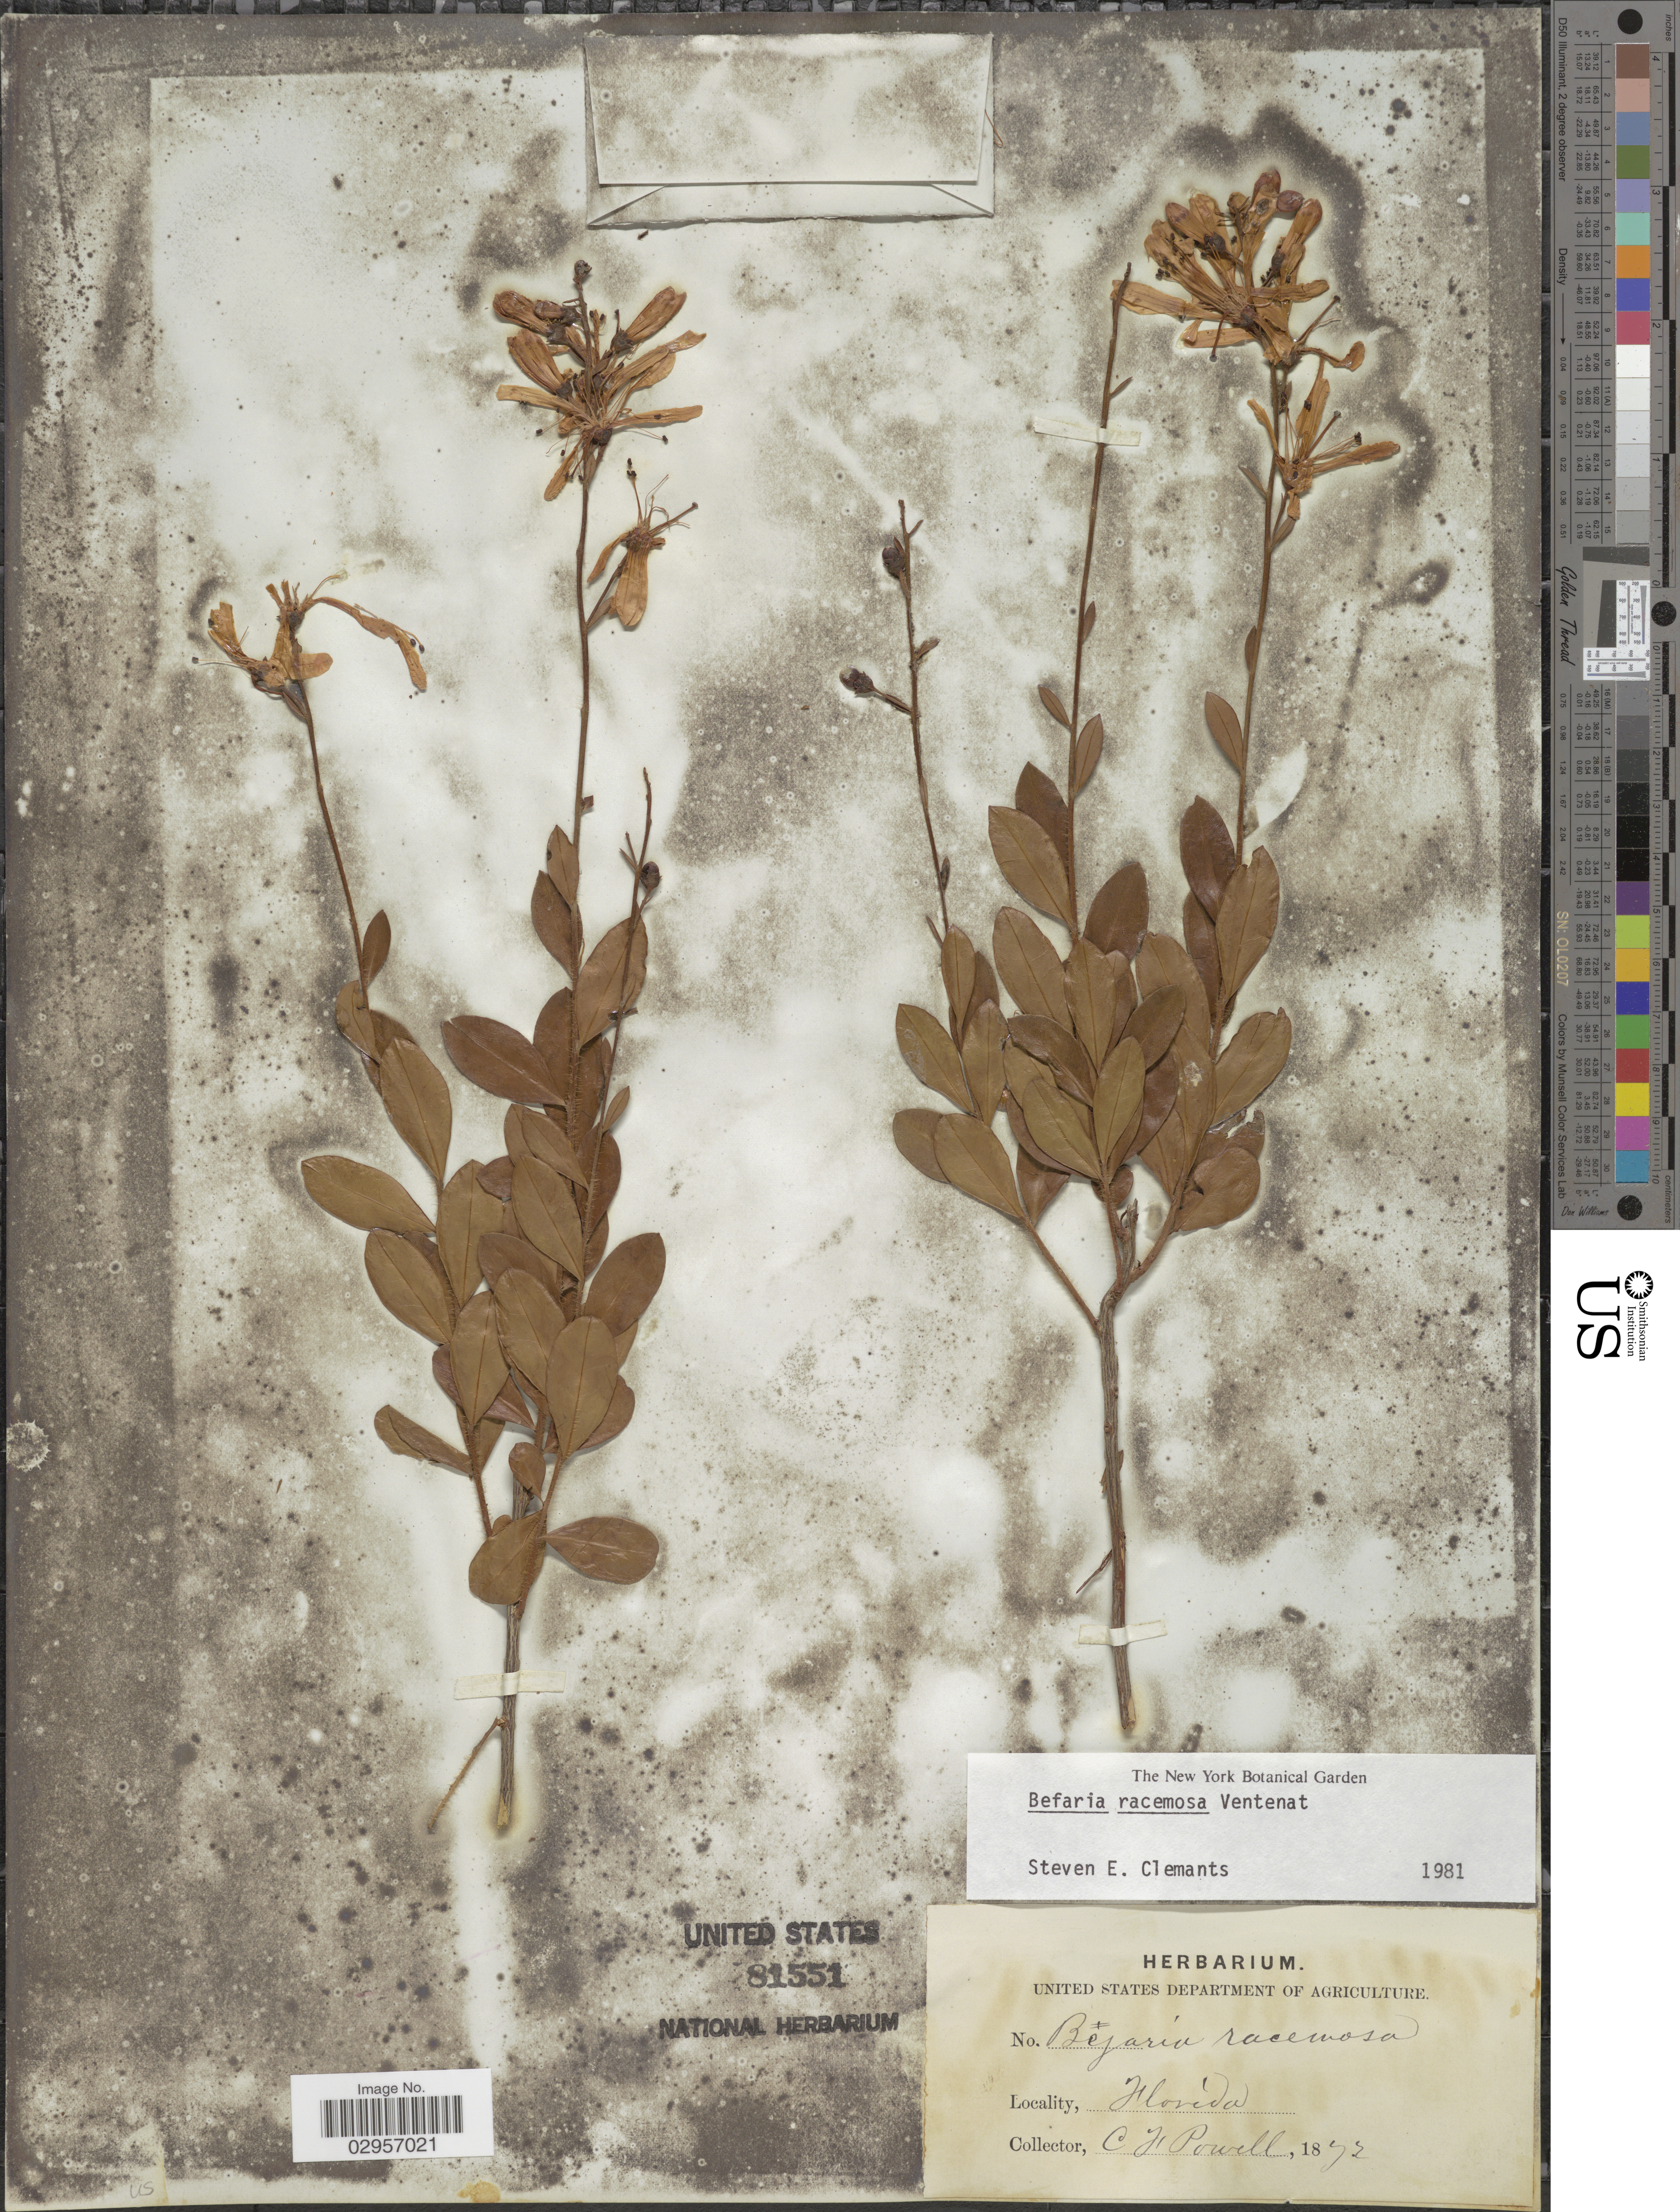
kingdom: Plantae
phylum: Tracheophyta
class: Magnoliopsida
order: Ericales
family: Ericaceae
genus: Bejaria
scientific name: Bejaria racemosa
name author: Vent.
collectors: C. F. Powell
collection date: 1872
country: United States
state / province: Florida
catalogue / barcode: US 81551